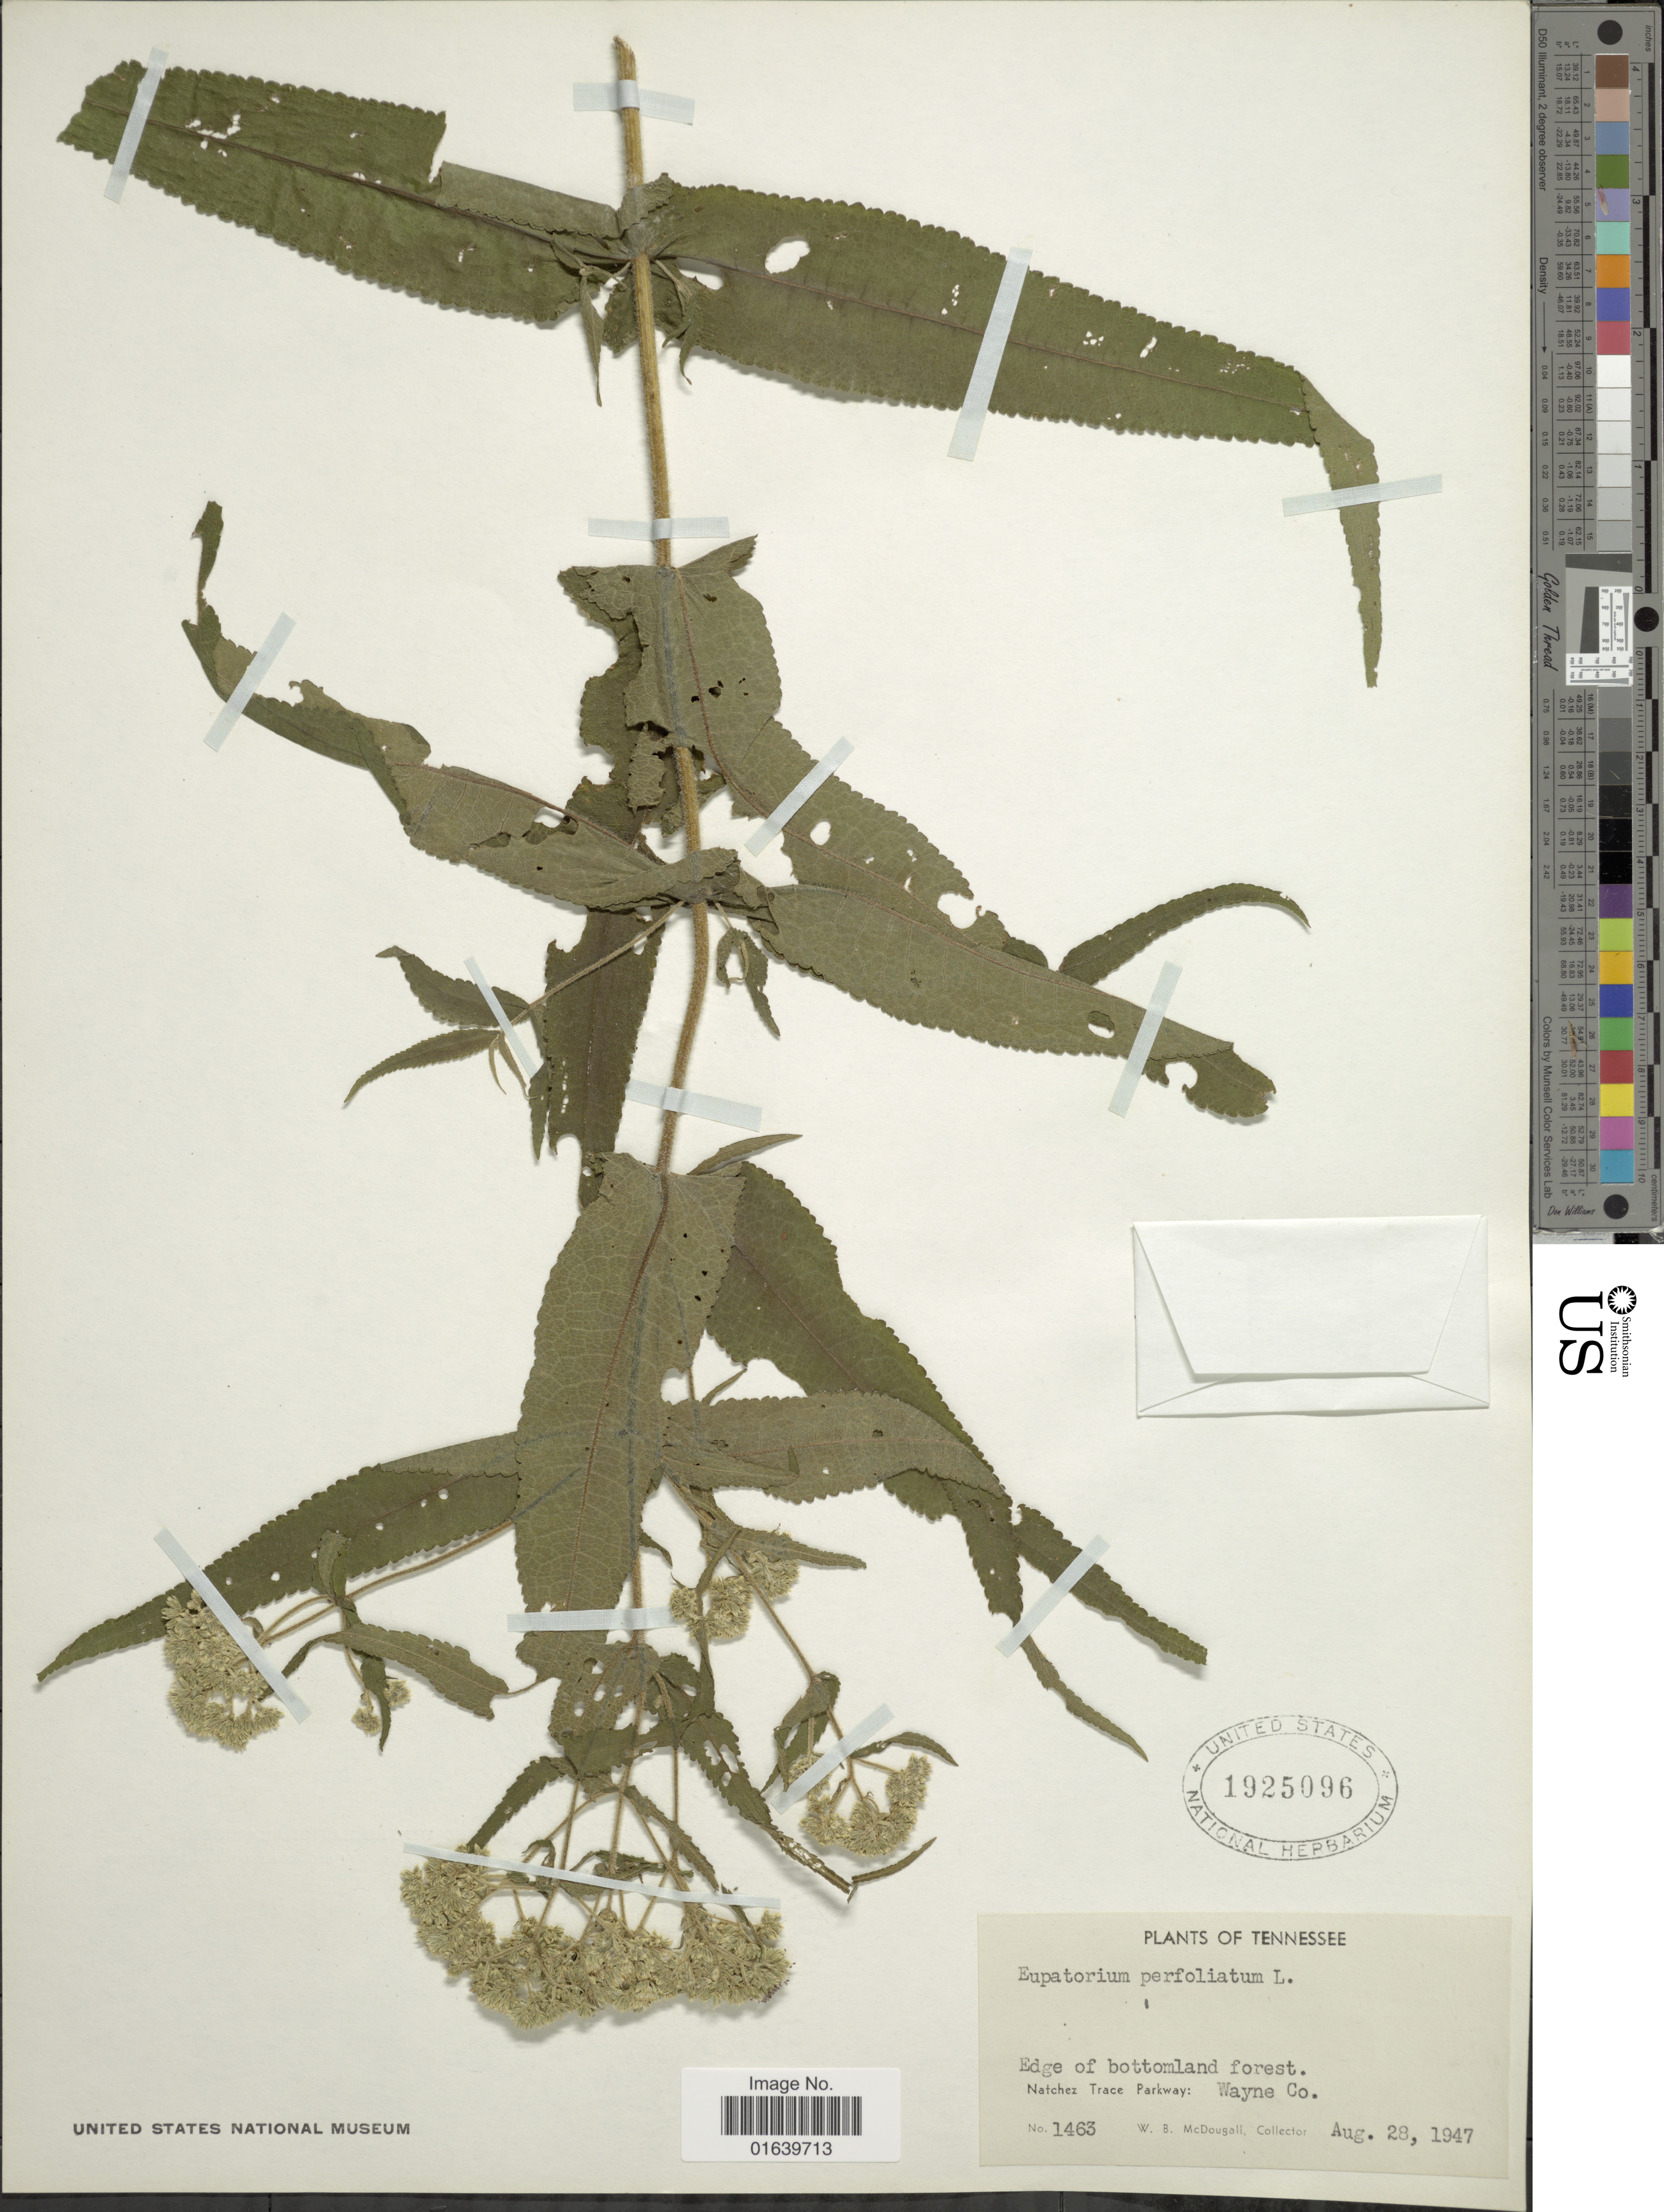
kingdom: Plantae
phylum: Tracheophyta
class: Magnoliopsida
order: Asterales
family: Asteraceae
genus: Eupatorium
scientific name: Eupatorium perfoliatum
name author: L.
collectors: W. B. McDougall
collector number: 1463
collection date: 1947-08-28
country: United States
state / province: Tennessee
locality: Natchez Trace Parkway: Wayne Co.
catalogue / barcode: US 1925096